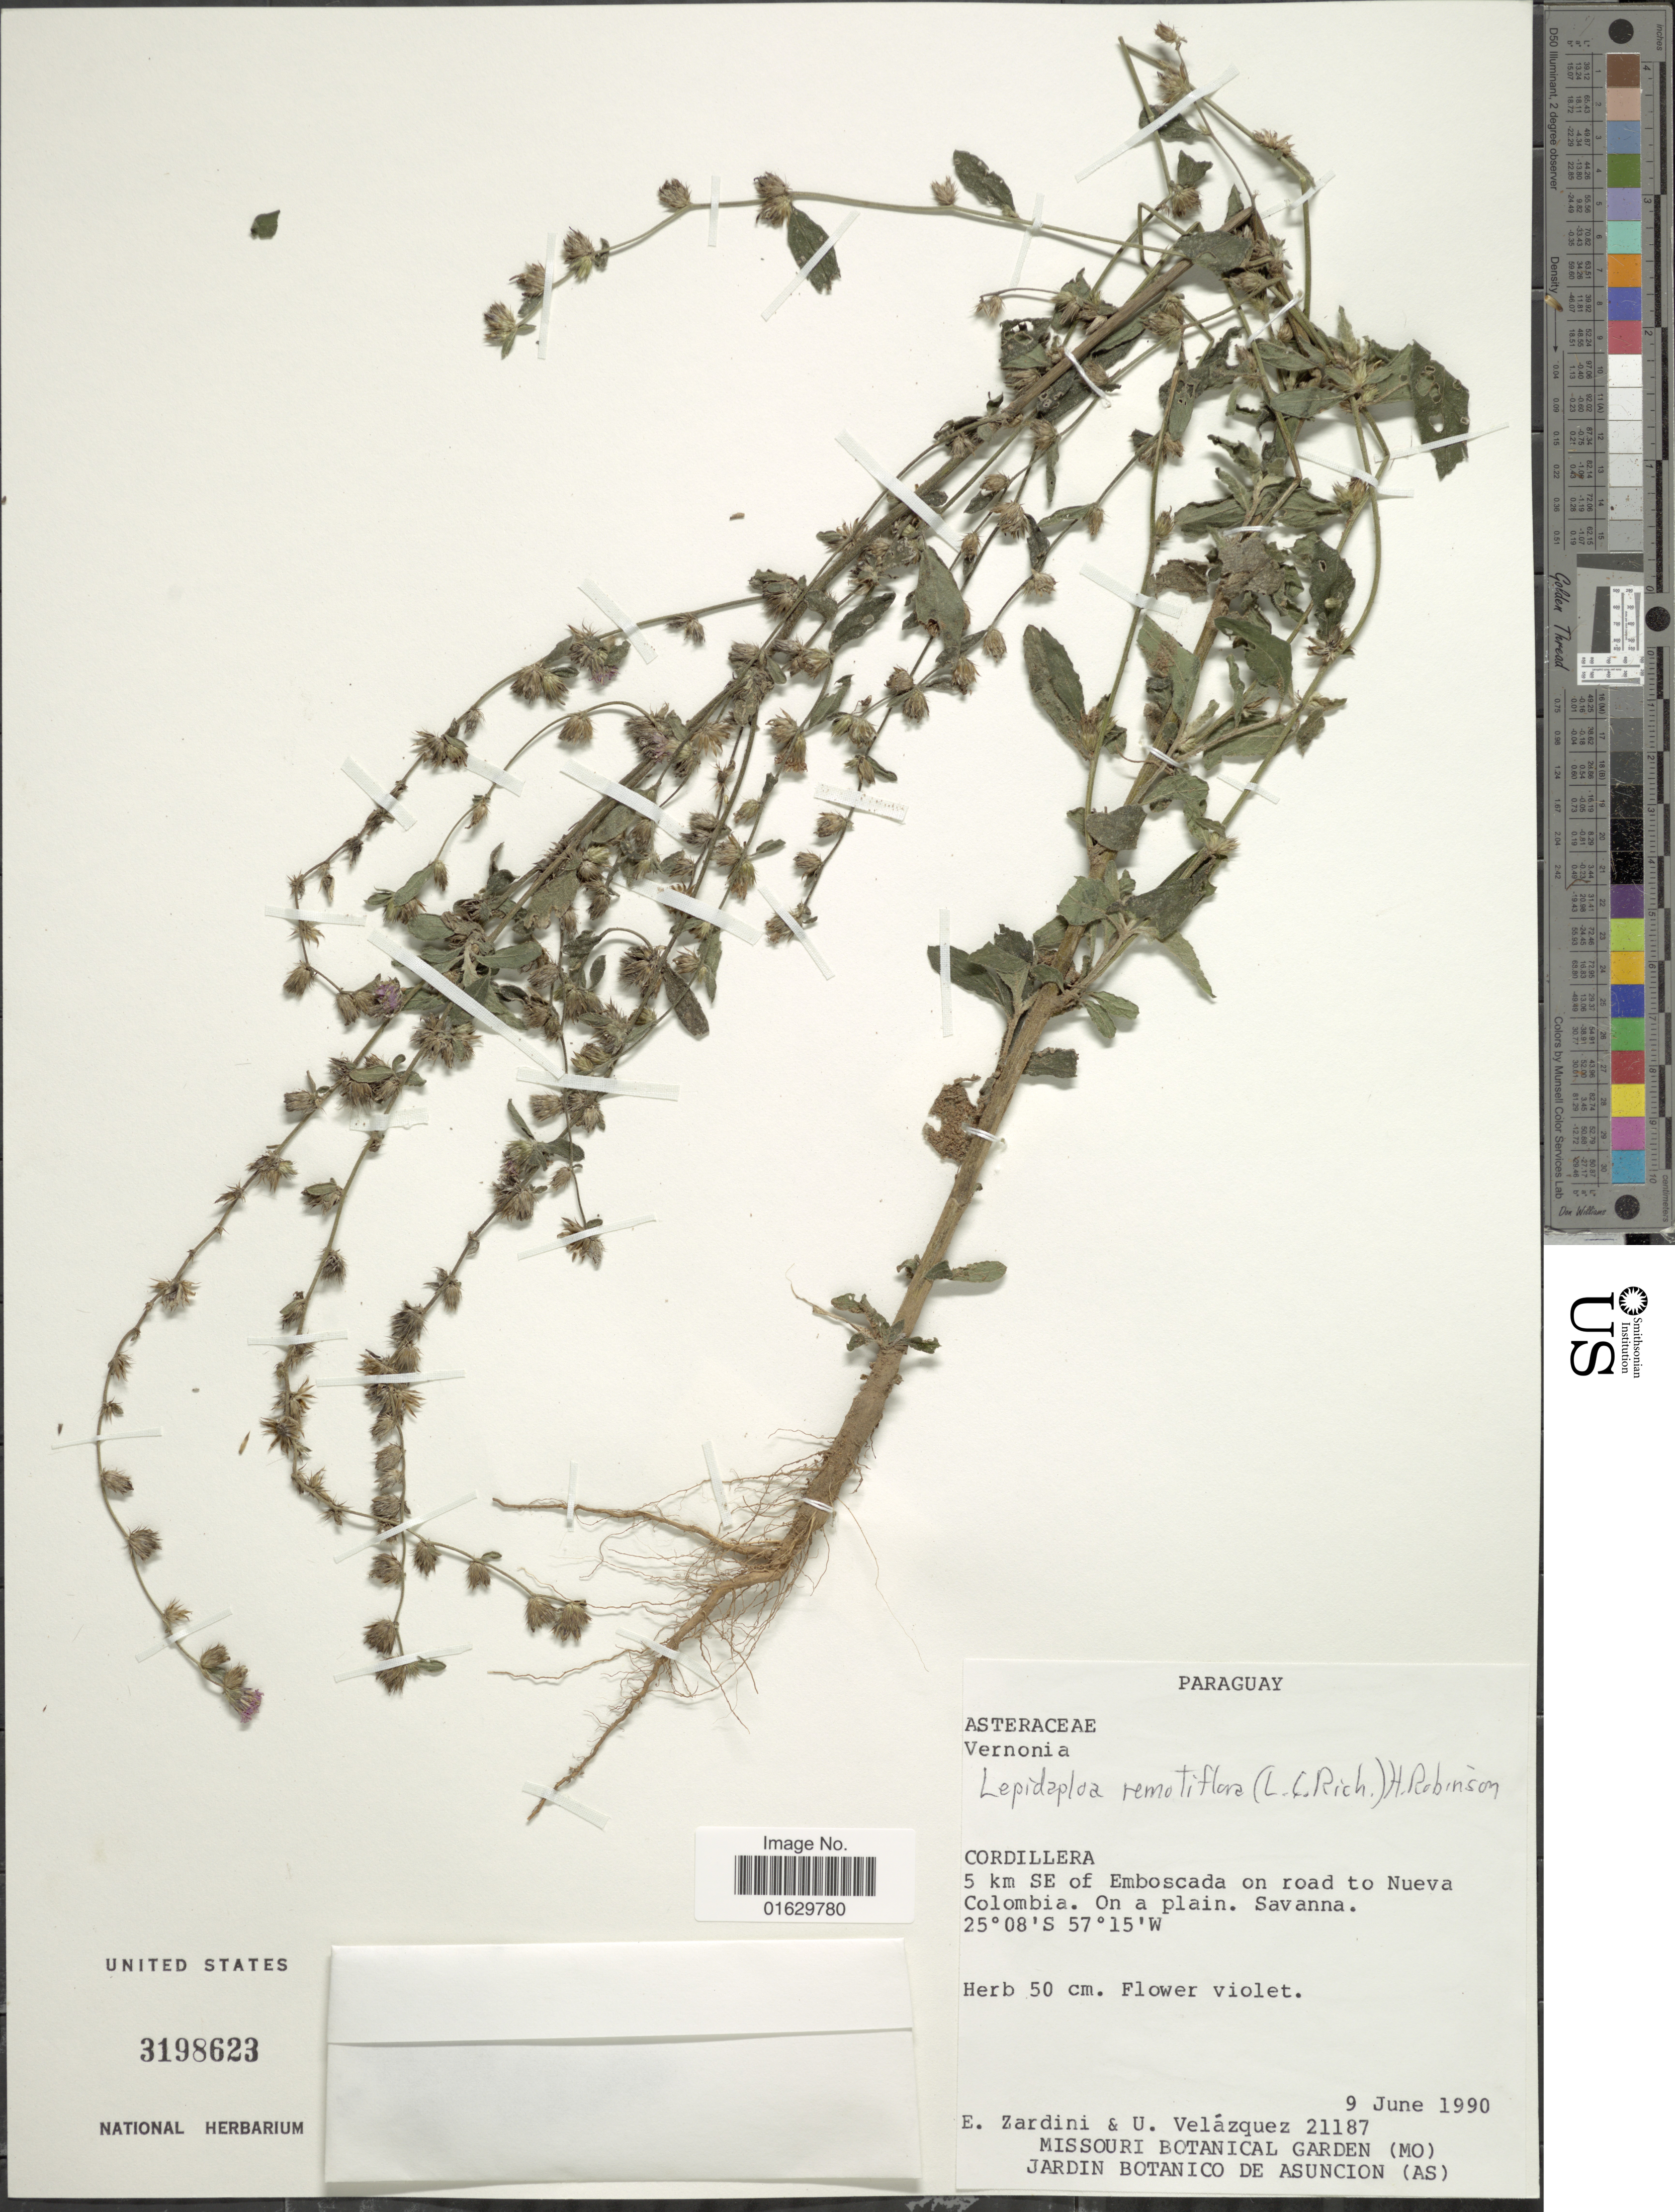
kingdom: Plantae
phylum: Tracheophyta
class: Magnoliopsida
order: Asterales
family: Asteraceae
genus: Lepidaploa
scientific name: Lepidaploa remotiflora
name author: (Rich.) H. Rob.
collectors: E. M. Zardini & U. Velazquez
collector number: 21187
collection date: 1990-06-09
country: Paraguay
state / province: Cordillera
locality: Cordillera, 5 km SE of Emboscada on road to Nueva Colombia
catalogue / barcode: US 3198623